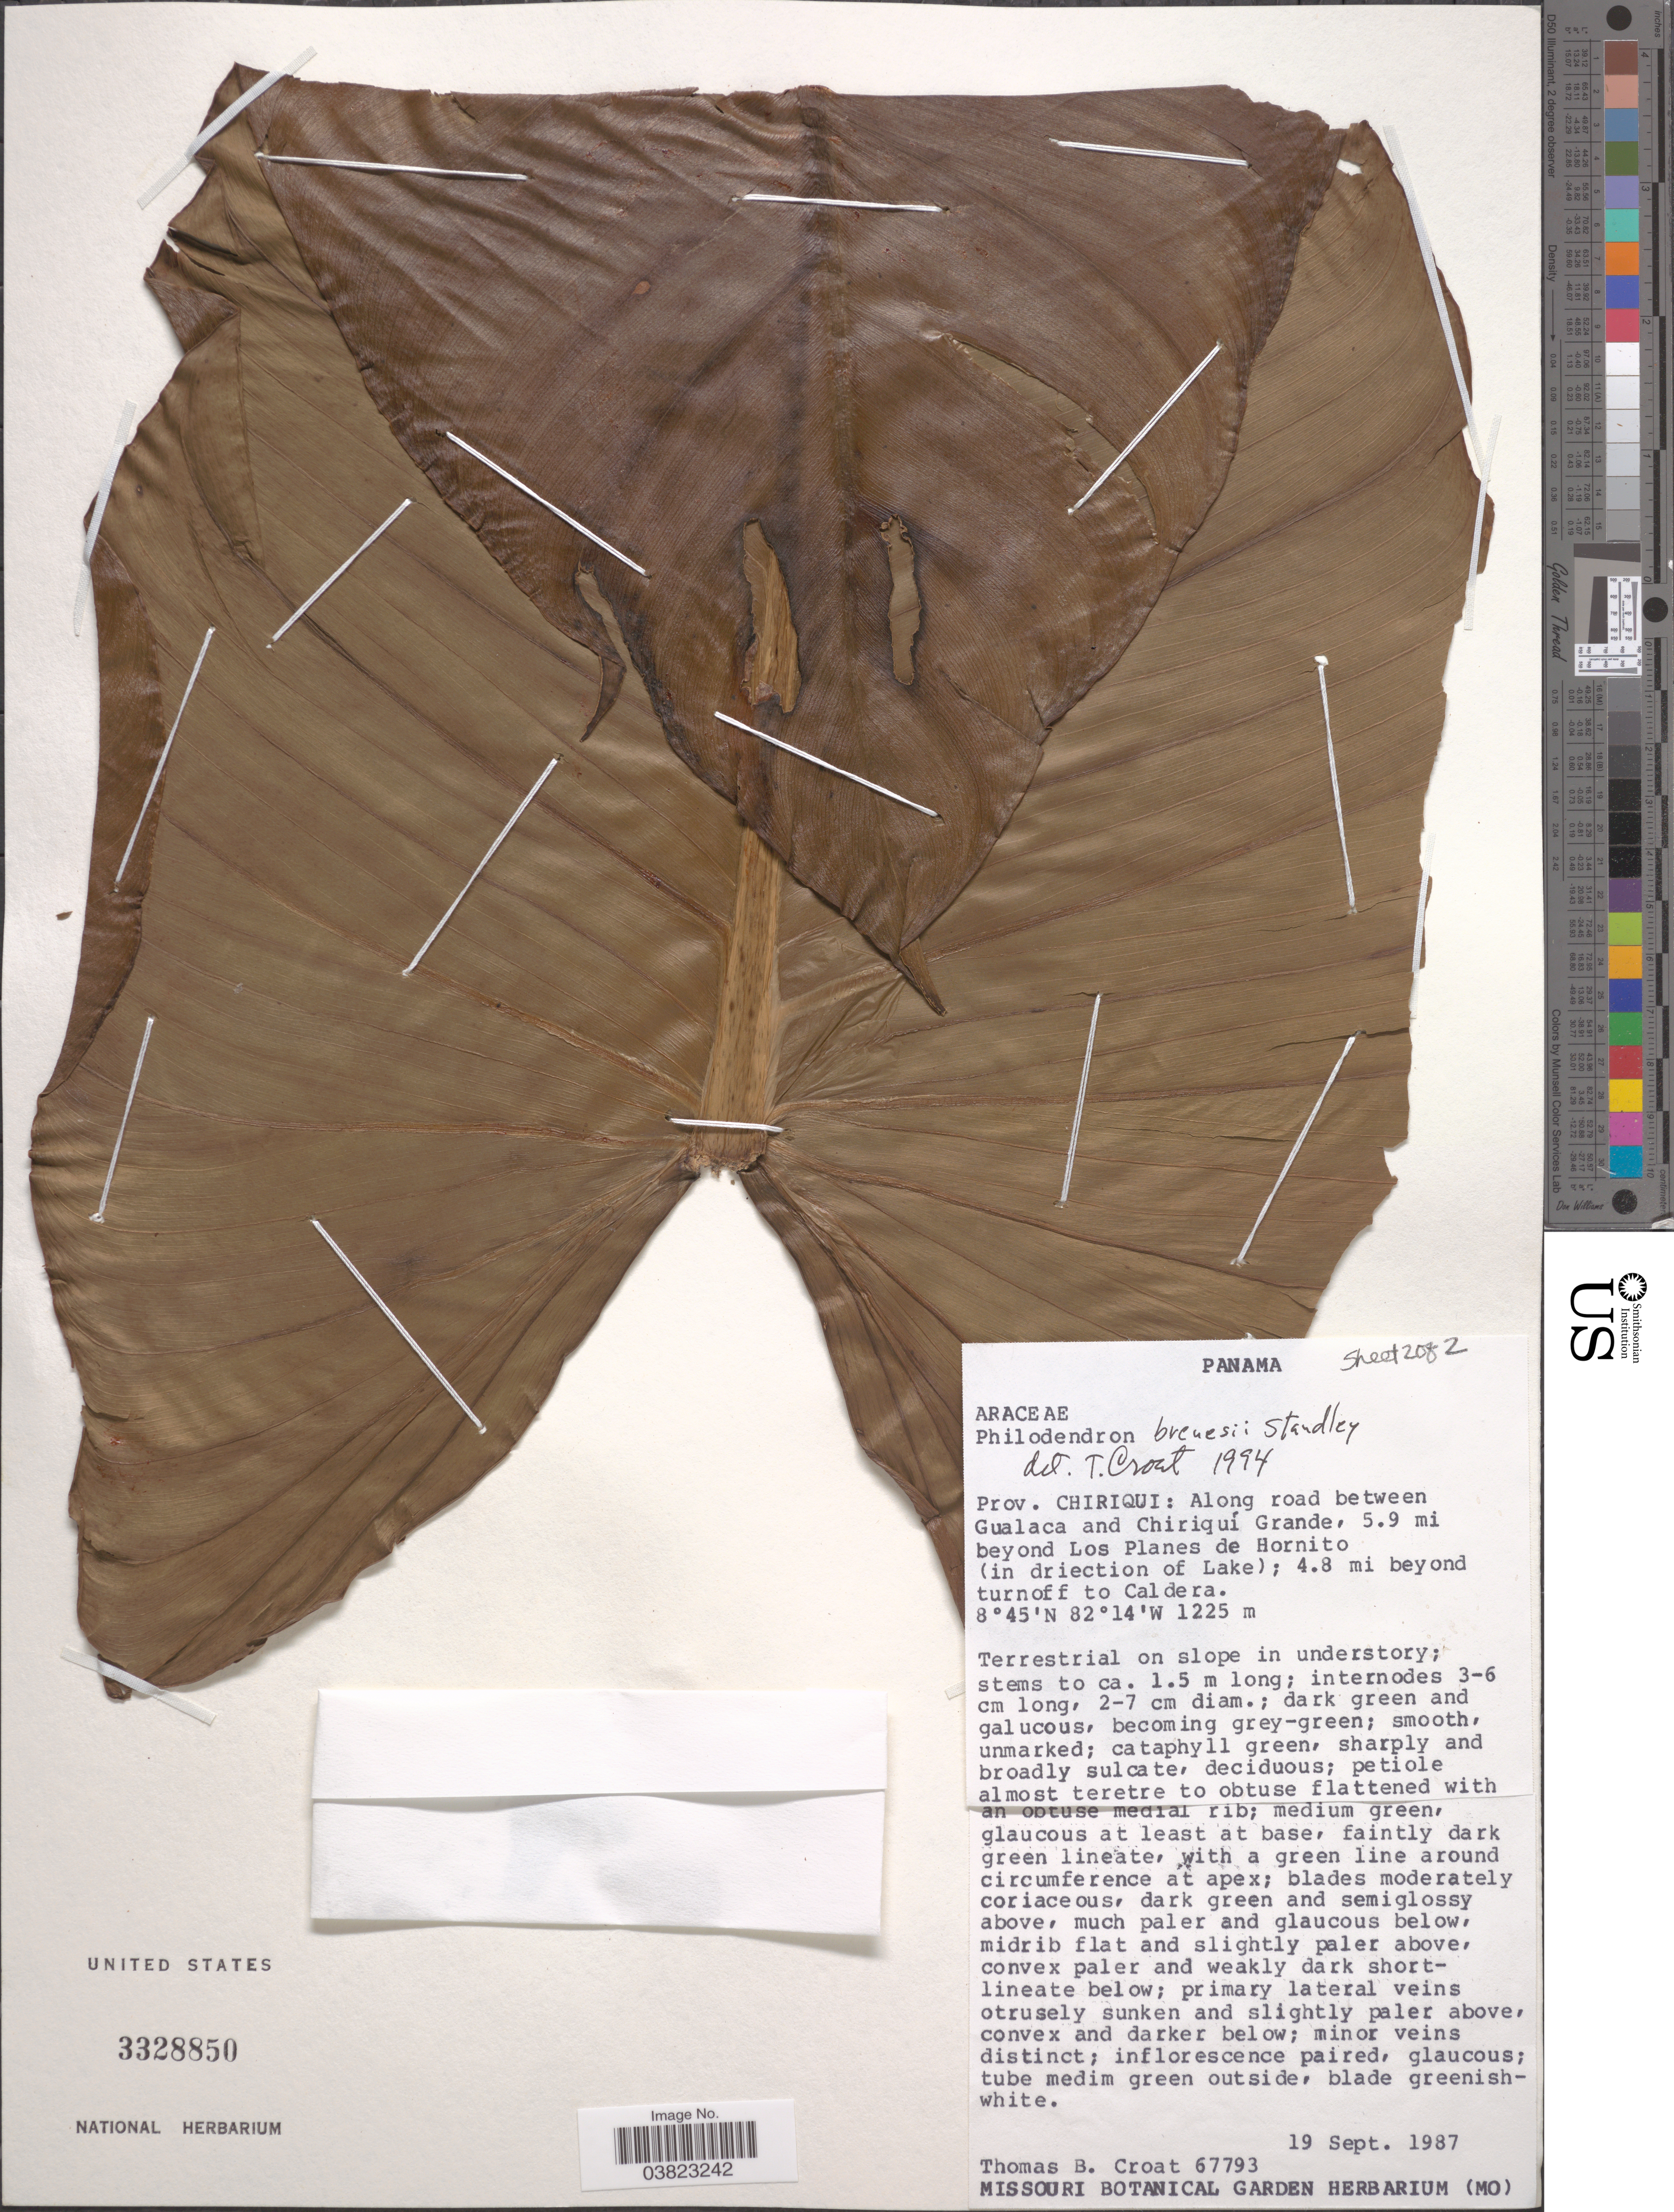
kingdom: Plantae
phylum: Tracheophyta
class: Liliopsida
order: Alismatales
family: Araceae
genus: Philodendron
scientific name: Philodendron brenesii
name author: Standl.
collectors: T. B. Croat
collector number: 67793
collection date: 1987-09-19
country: Panama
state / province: Chiriqui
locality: Along road between Gualaca and Chiriquí Grande, 5.9 mi beyond Los Planes de Hornito (in driection of Lake); 4.8 mi beyond turnoff to Caldera.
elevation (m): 1225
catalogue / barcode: US 3328850